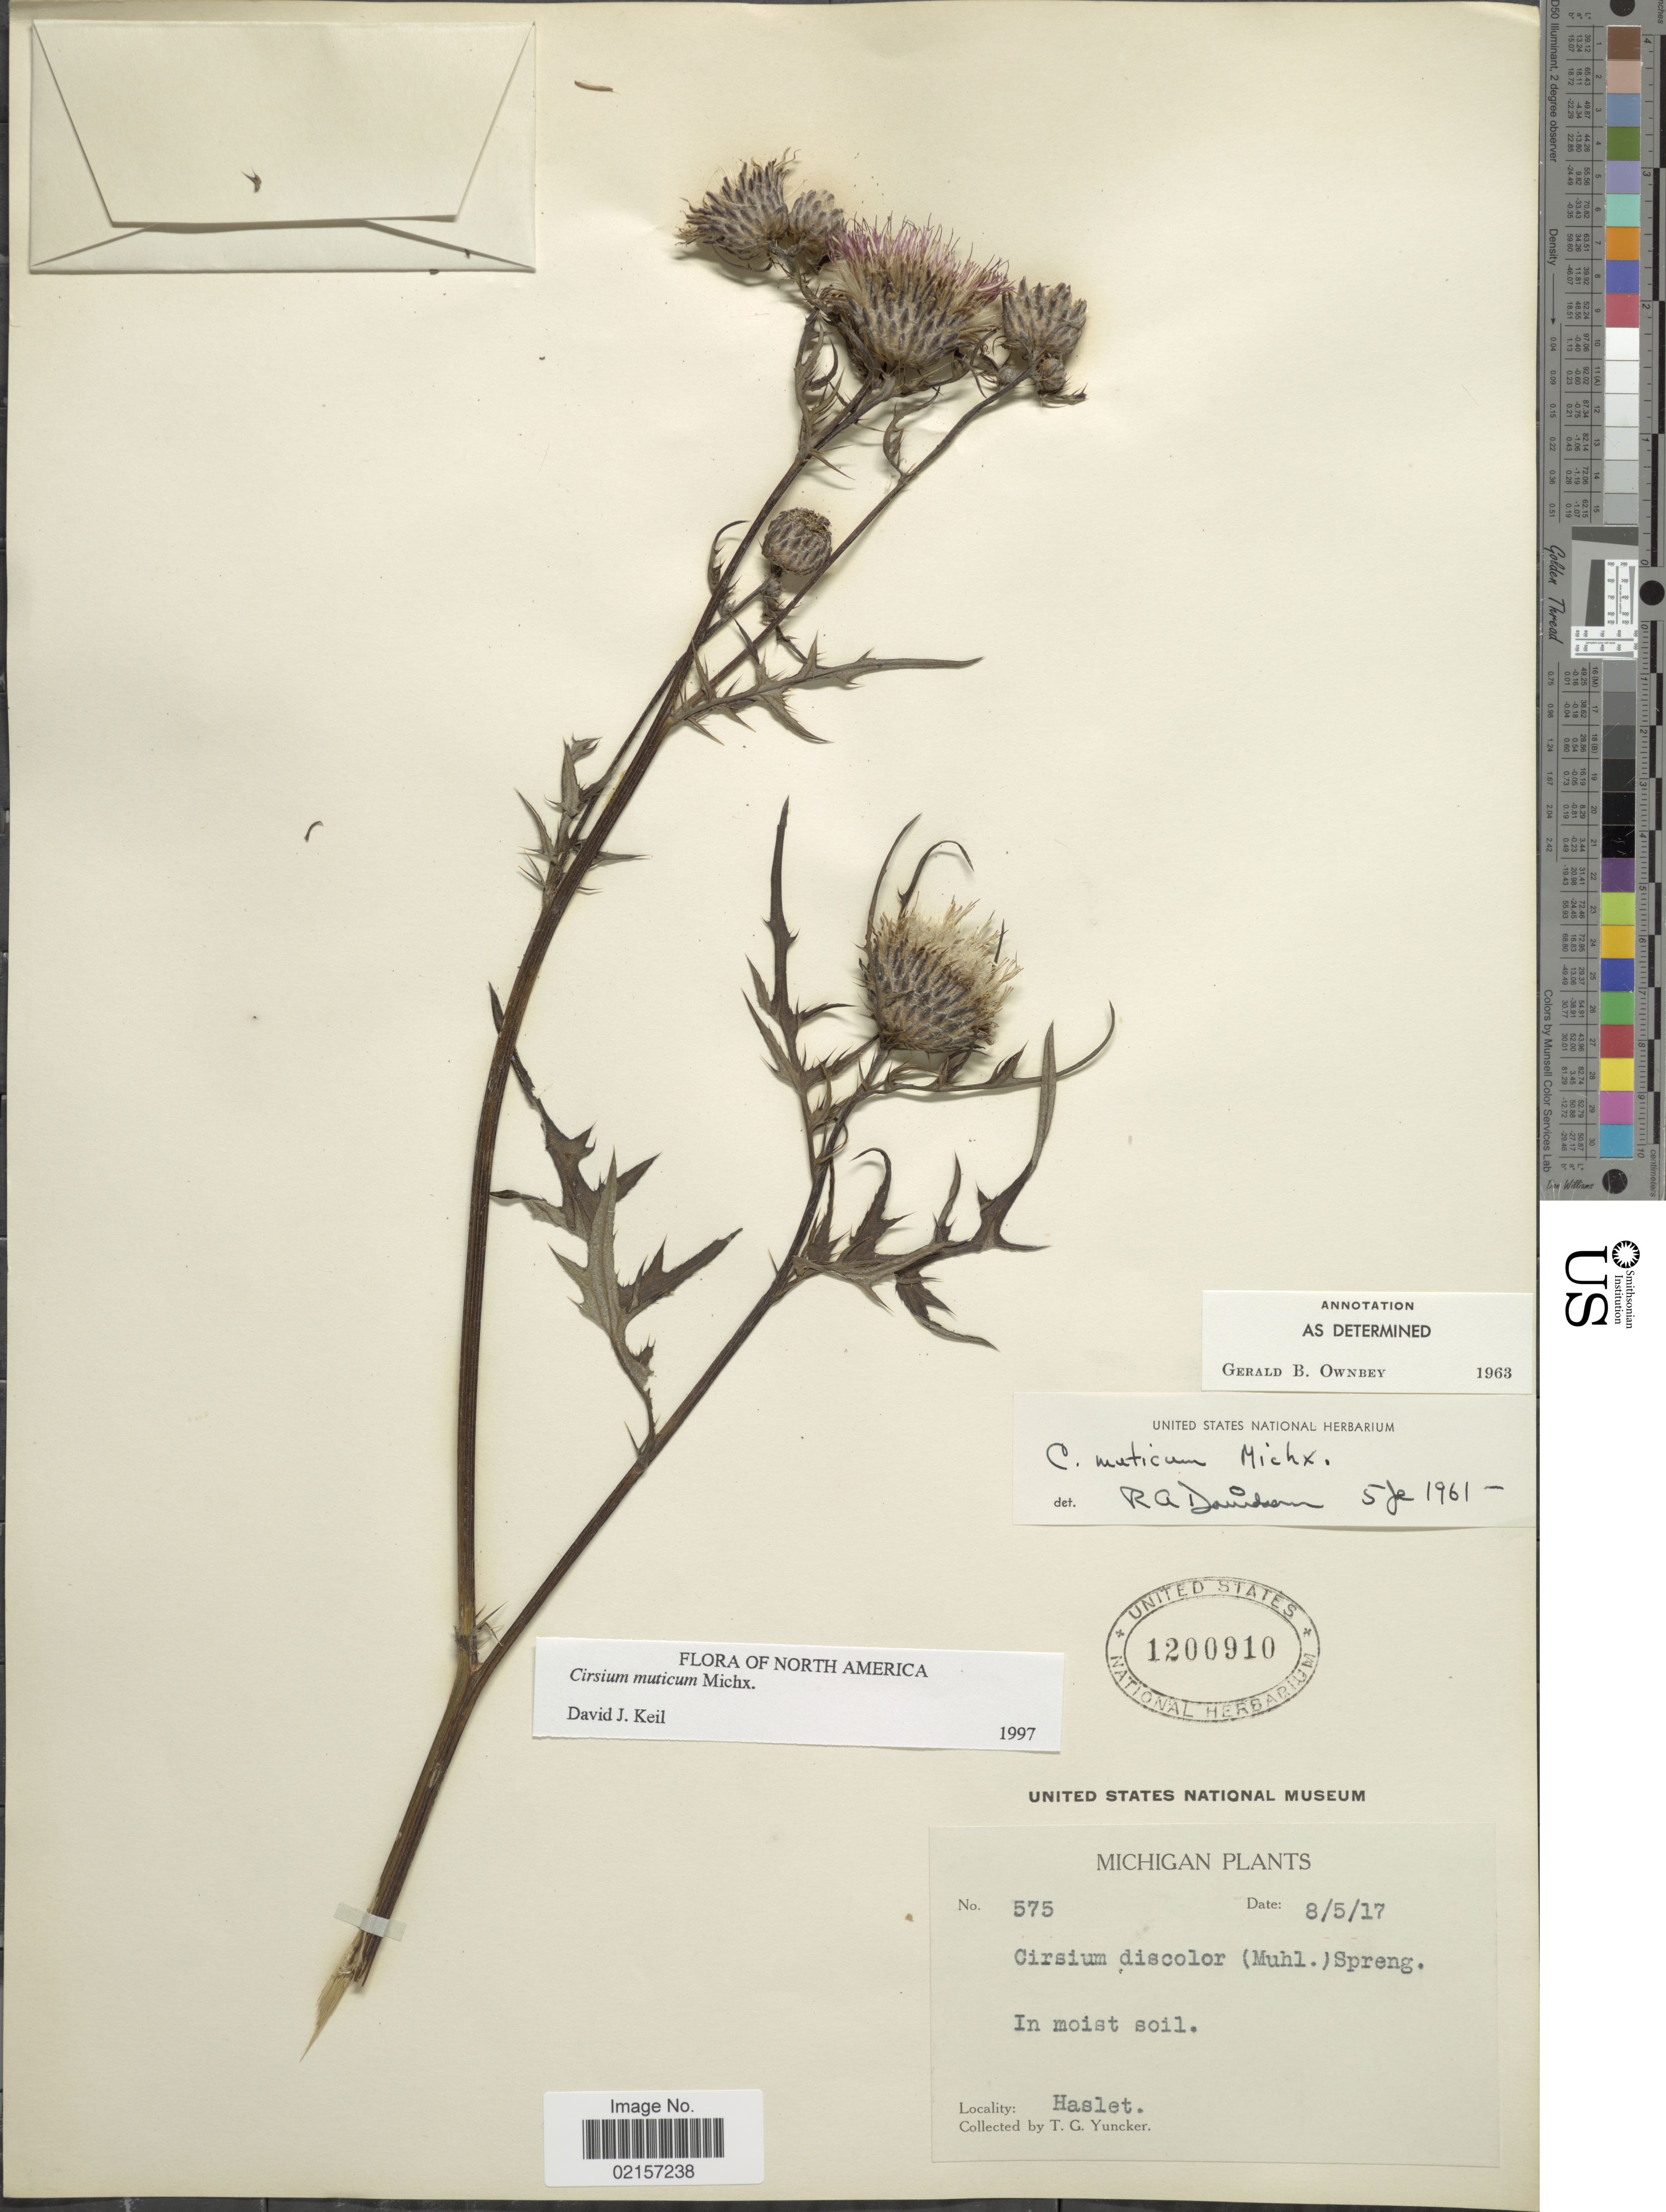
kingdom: Plantae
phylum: Tracheophyta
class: Magnoliopsida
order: Asterales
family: Asteraceae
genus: Cirsium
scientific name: Cirsium muticum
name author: Michx.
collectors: T. G. Yuncker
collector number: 575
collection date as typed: Transcribed d/m/y: 8/5/17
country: United States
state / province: Michigan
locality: In moist soil, Haslet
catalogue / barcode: US 1200910